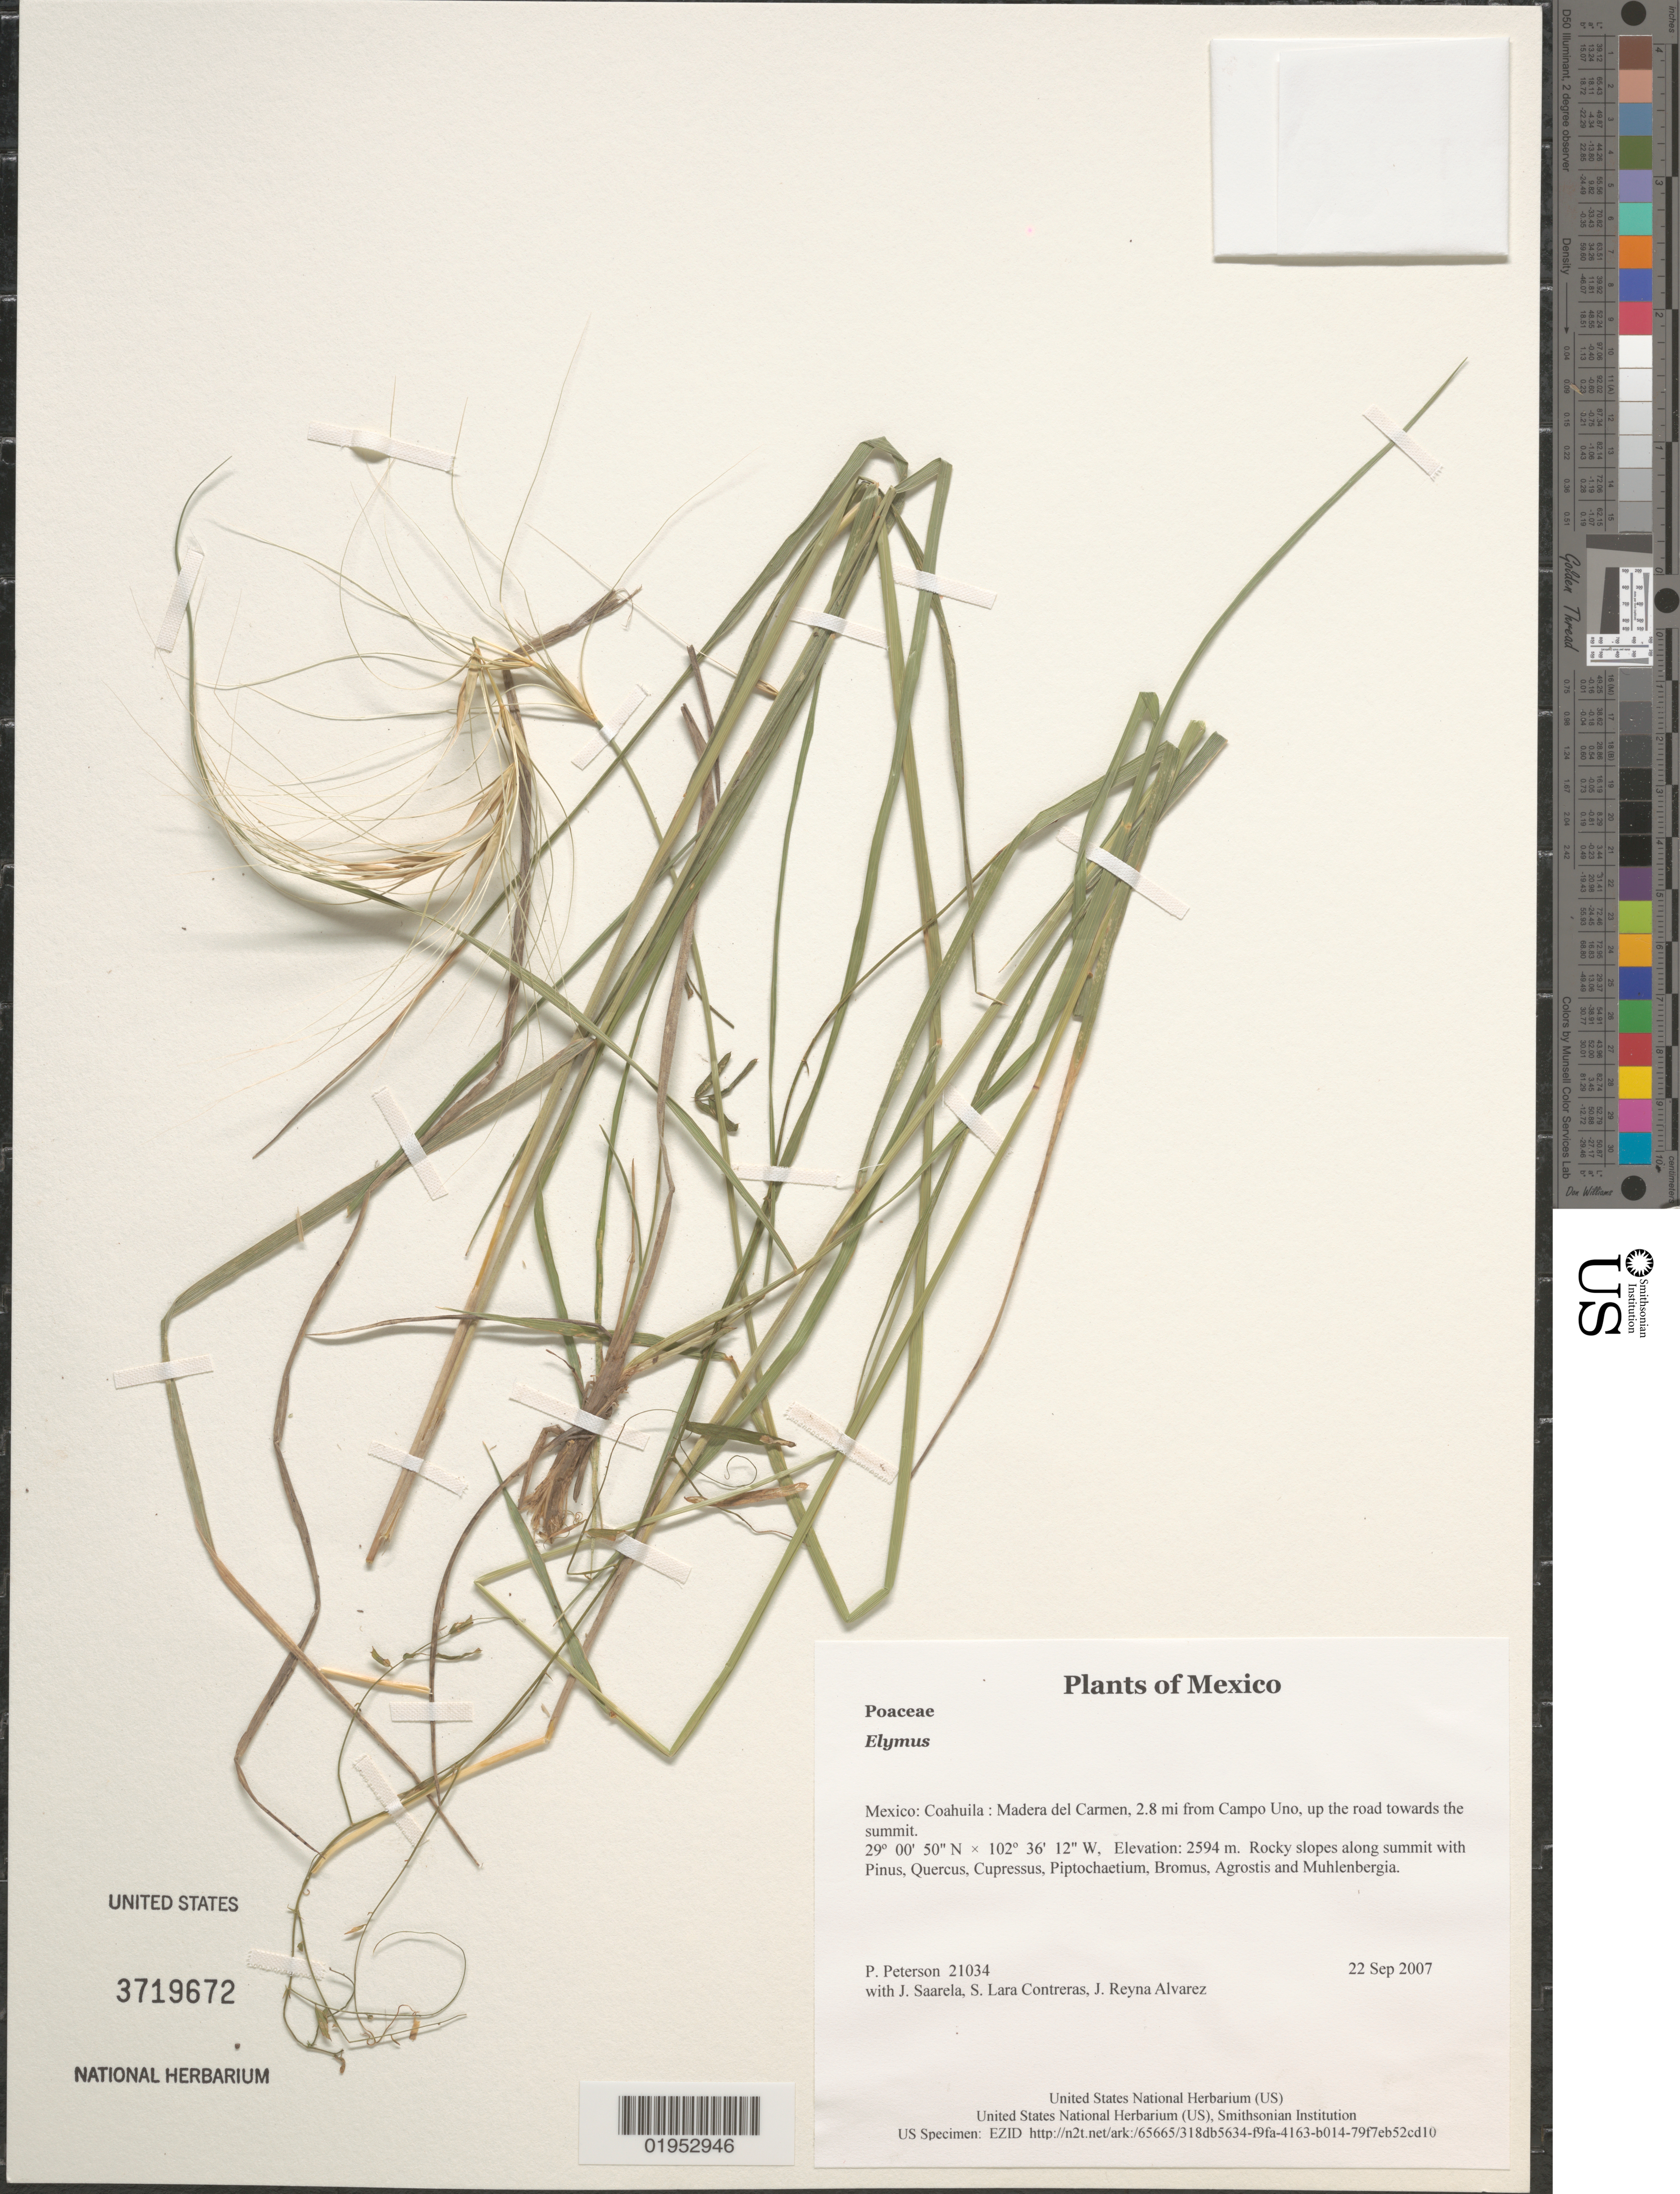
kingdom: Plantae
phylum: Tracheophyta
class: Liliopsida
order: Poales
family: Poaceae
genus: Elymus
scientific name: Elymus sp.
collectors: P. M. Peterson, J. Saarela, S. Lara Contreras & J. Reyna Alvarez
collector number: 21034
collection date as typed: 22 Sep 2007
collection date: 2007-09-22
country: Mexico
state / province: Coahuila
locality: Madera del Carmen, 2.8 mi from Campo Uno, up the road towards the summit.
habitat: Rocky slopes along summit with Pinus, Quercus, Cupressus, Piptochaetium, Bromus, Agrostis and Muhlenbergia.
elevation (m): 2594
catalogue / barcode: US 3719672